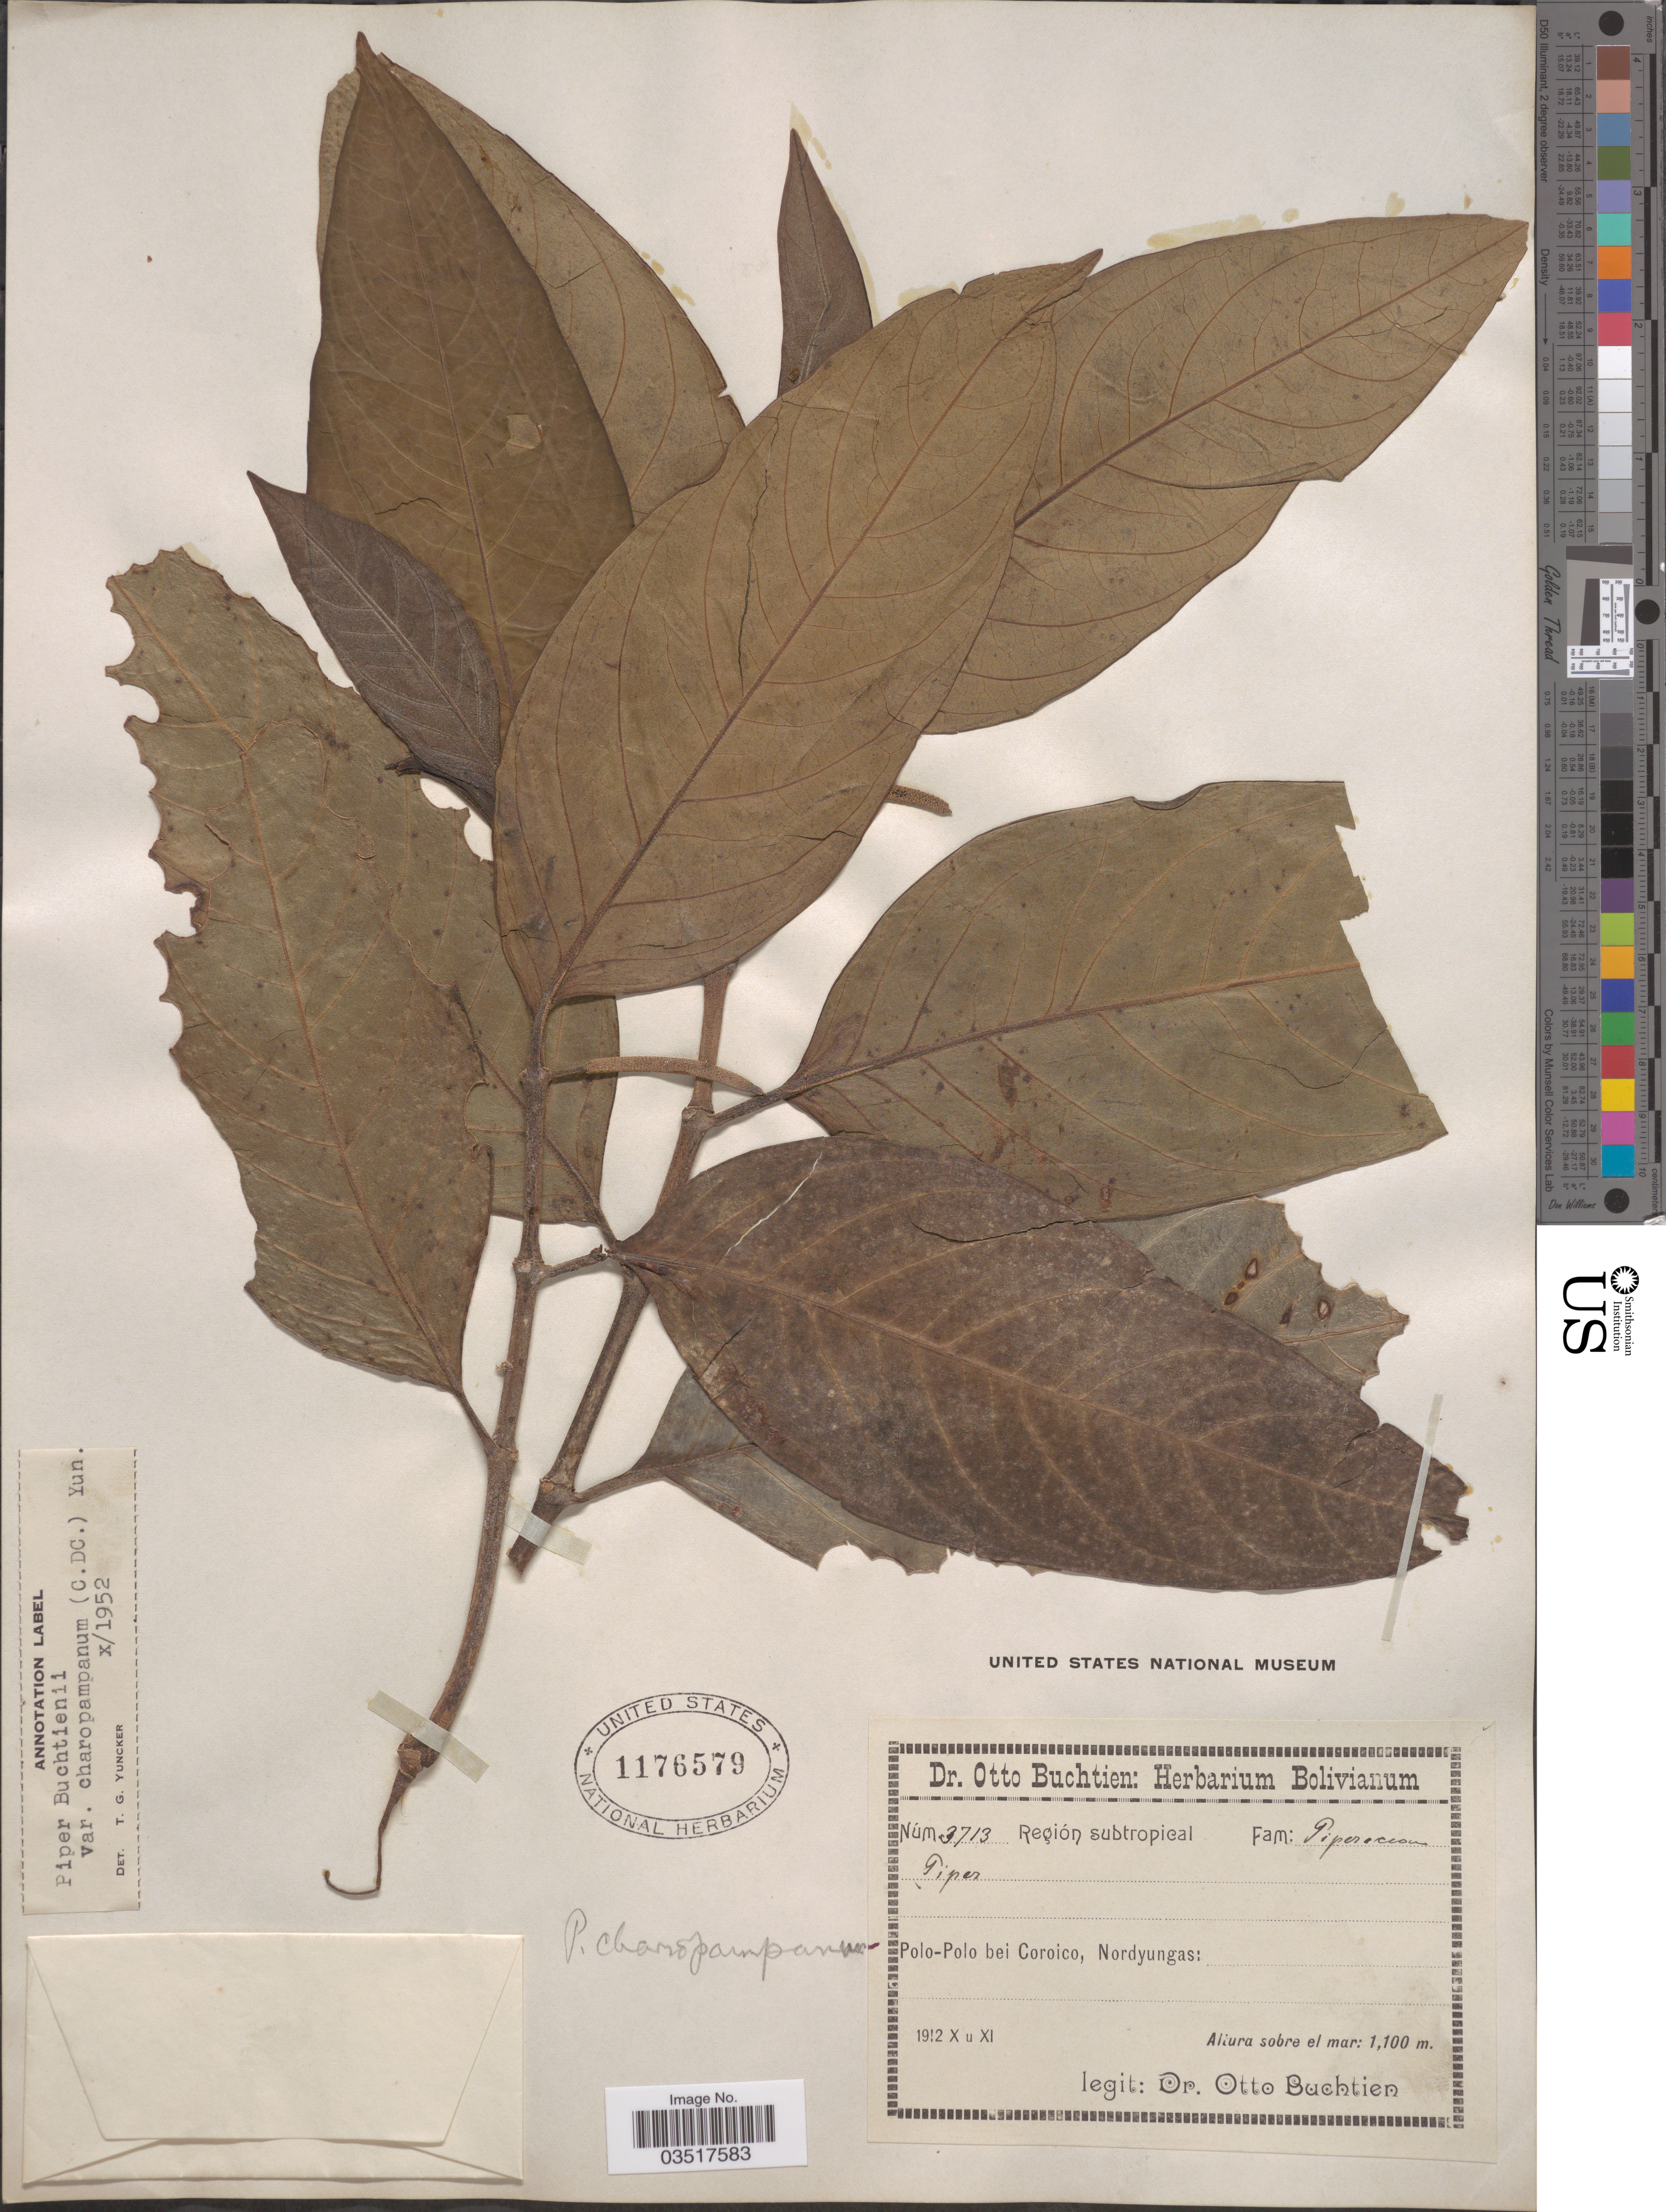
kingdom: Plantae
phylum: Tracheophyta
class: Magnoliopsida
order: Piperales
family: Piperaceae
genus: Piper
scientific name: Piper buchtienii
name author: C. DC.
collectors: O. Buchtien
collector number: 3713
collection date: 1912-10/1912-11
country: Bolivia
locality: Región subtropical. Polo-Polo bei Coroico, Nordyungas.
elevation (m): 1100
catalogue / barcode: US 1176579